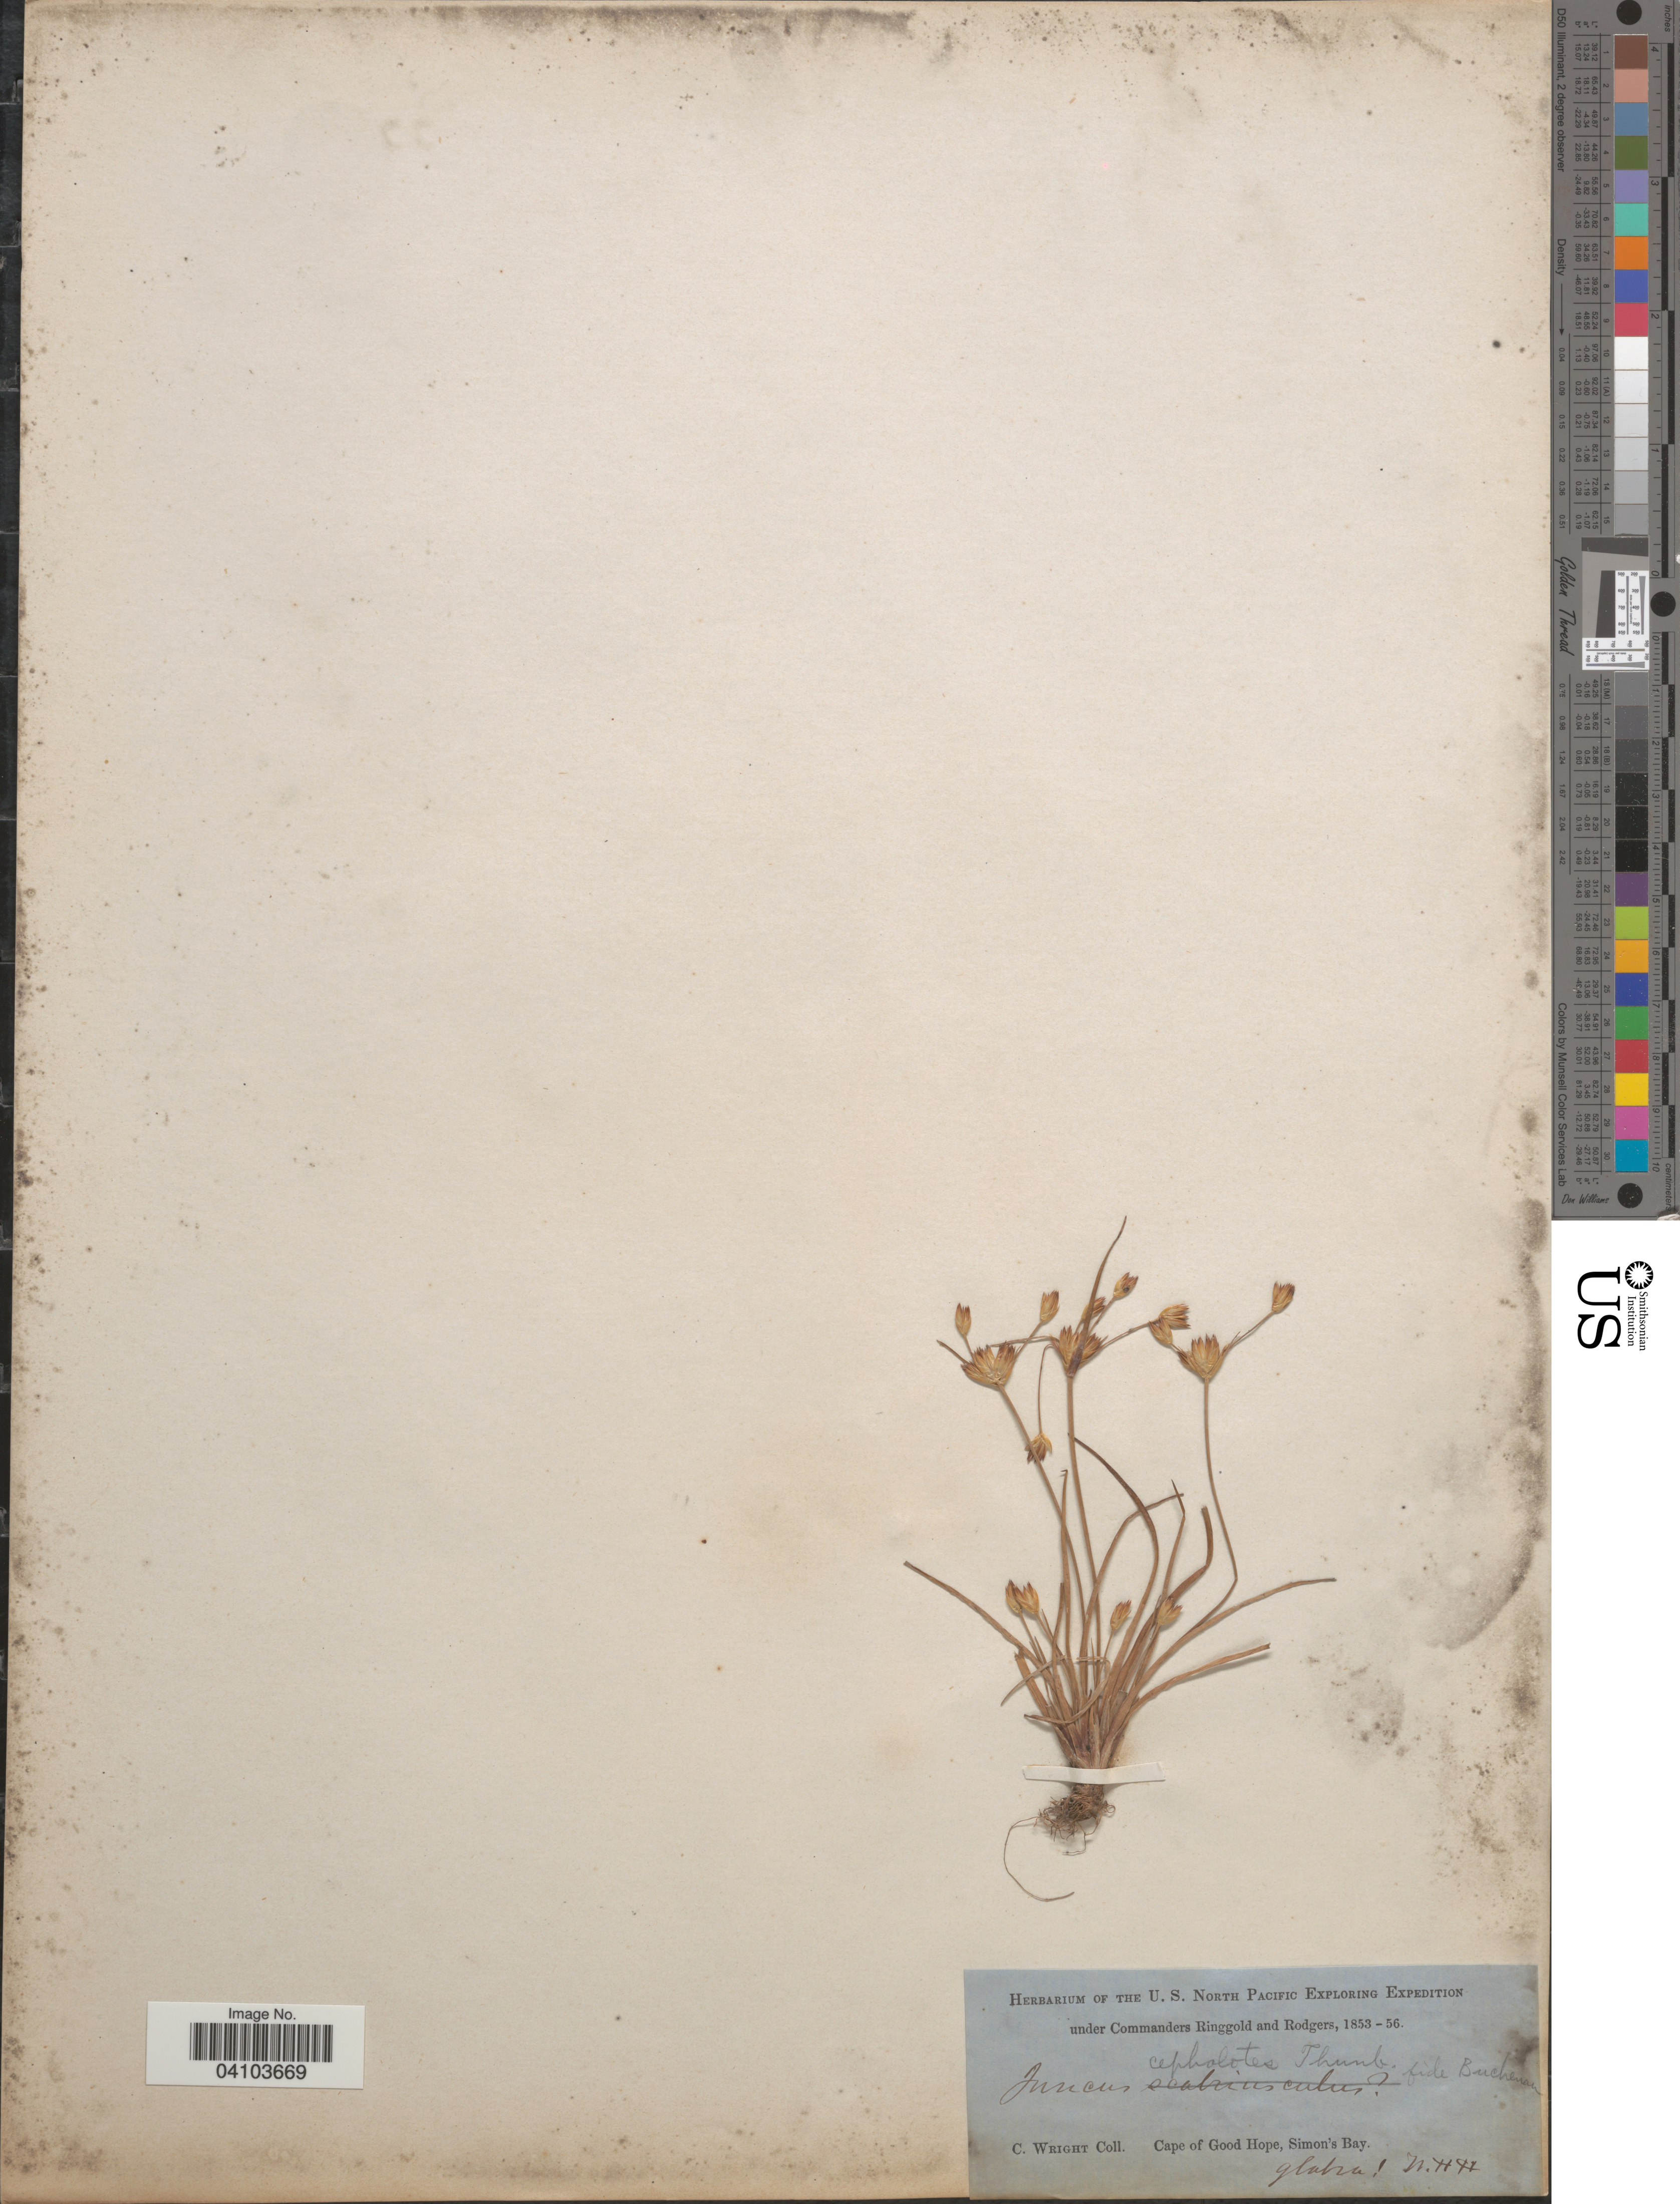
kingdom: Plantae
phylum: Tracheophyta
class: Liliopsida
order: Poales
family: Juncaceae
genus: Juncus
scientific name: Juncus cephalotes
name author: Hochst. ex Krauss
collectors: C. Wright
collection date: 1853/1856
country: South Africa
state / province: Western Cape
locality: U.S. North Pacific Exploring Expedition. Cape of Good Hope, Simon's Bay.